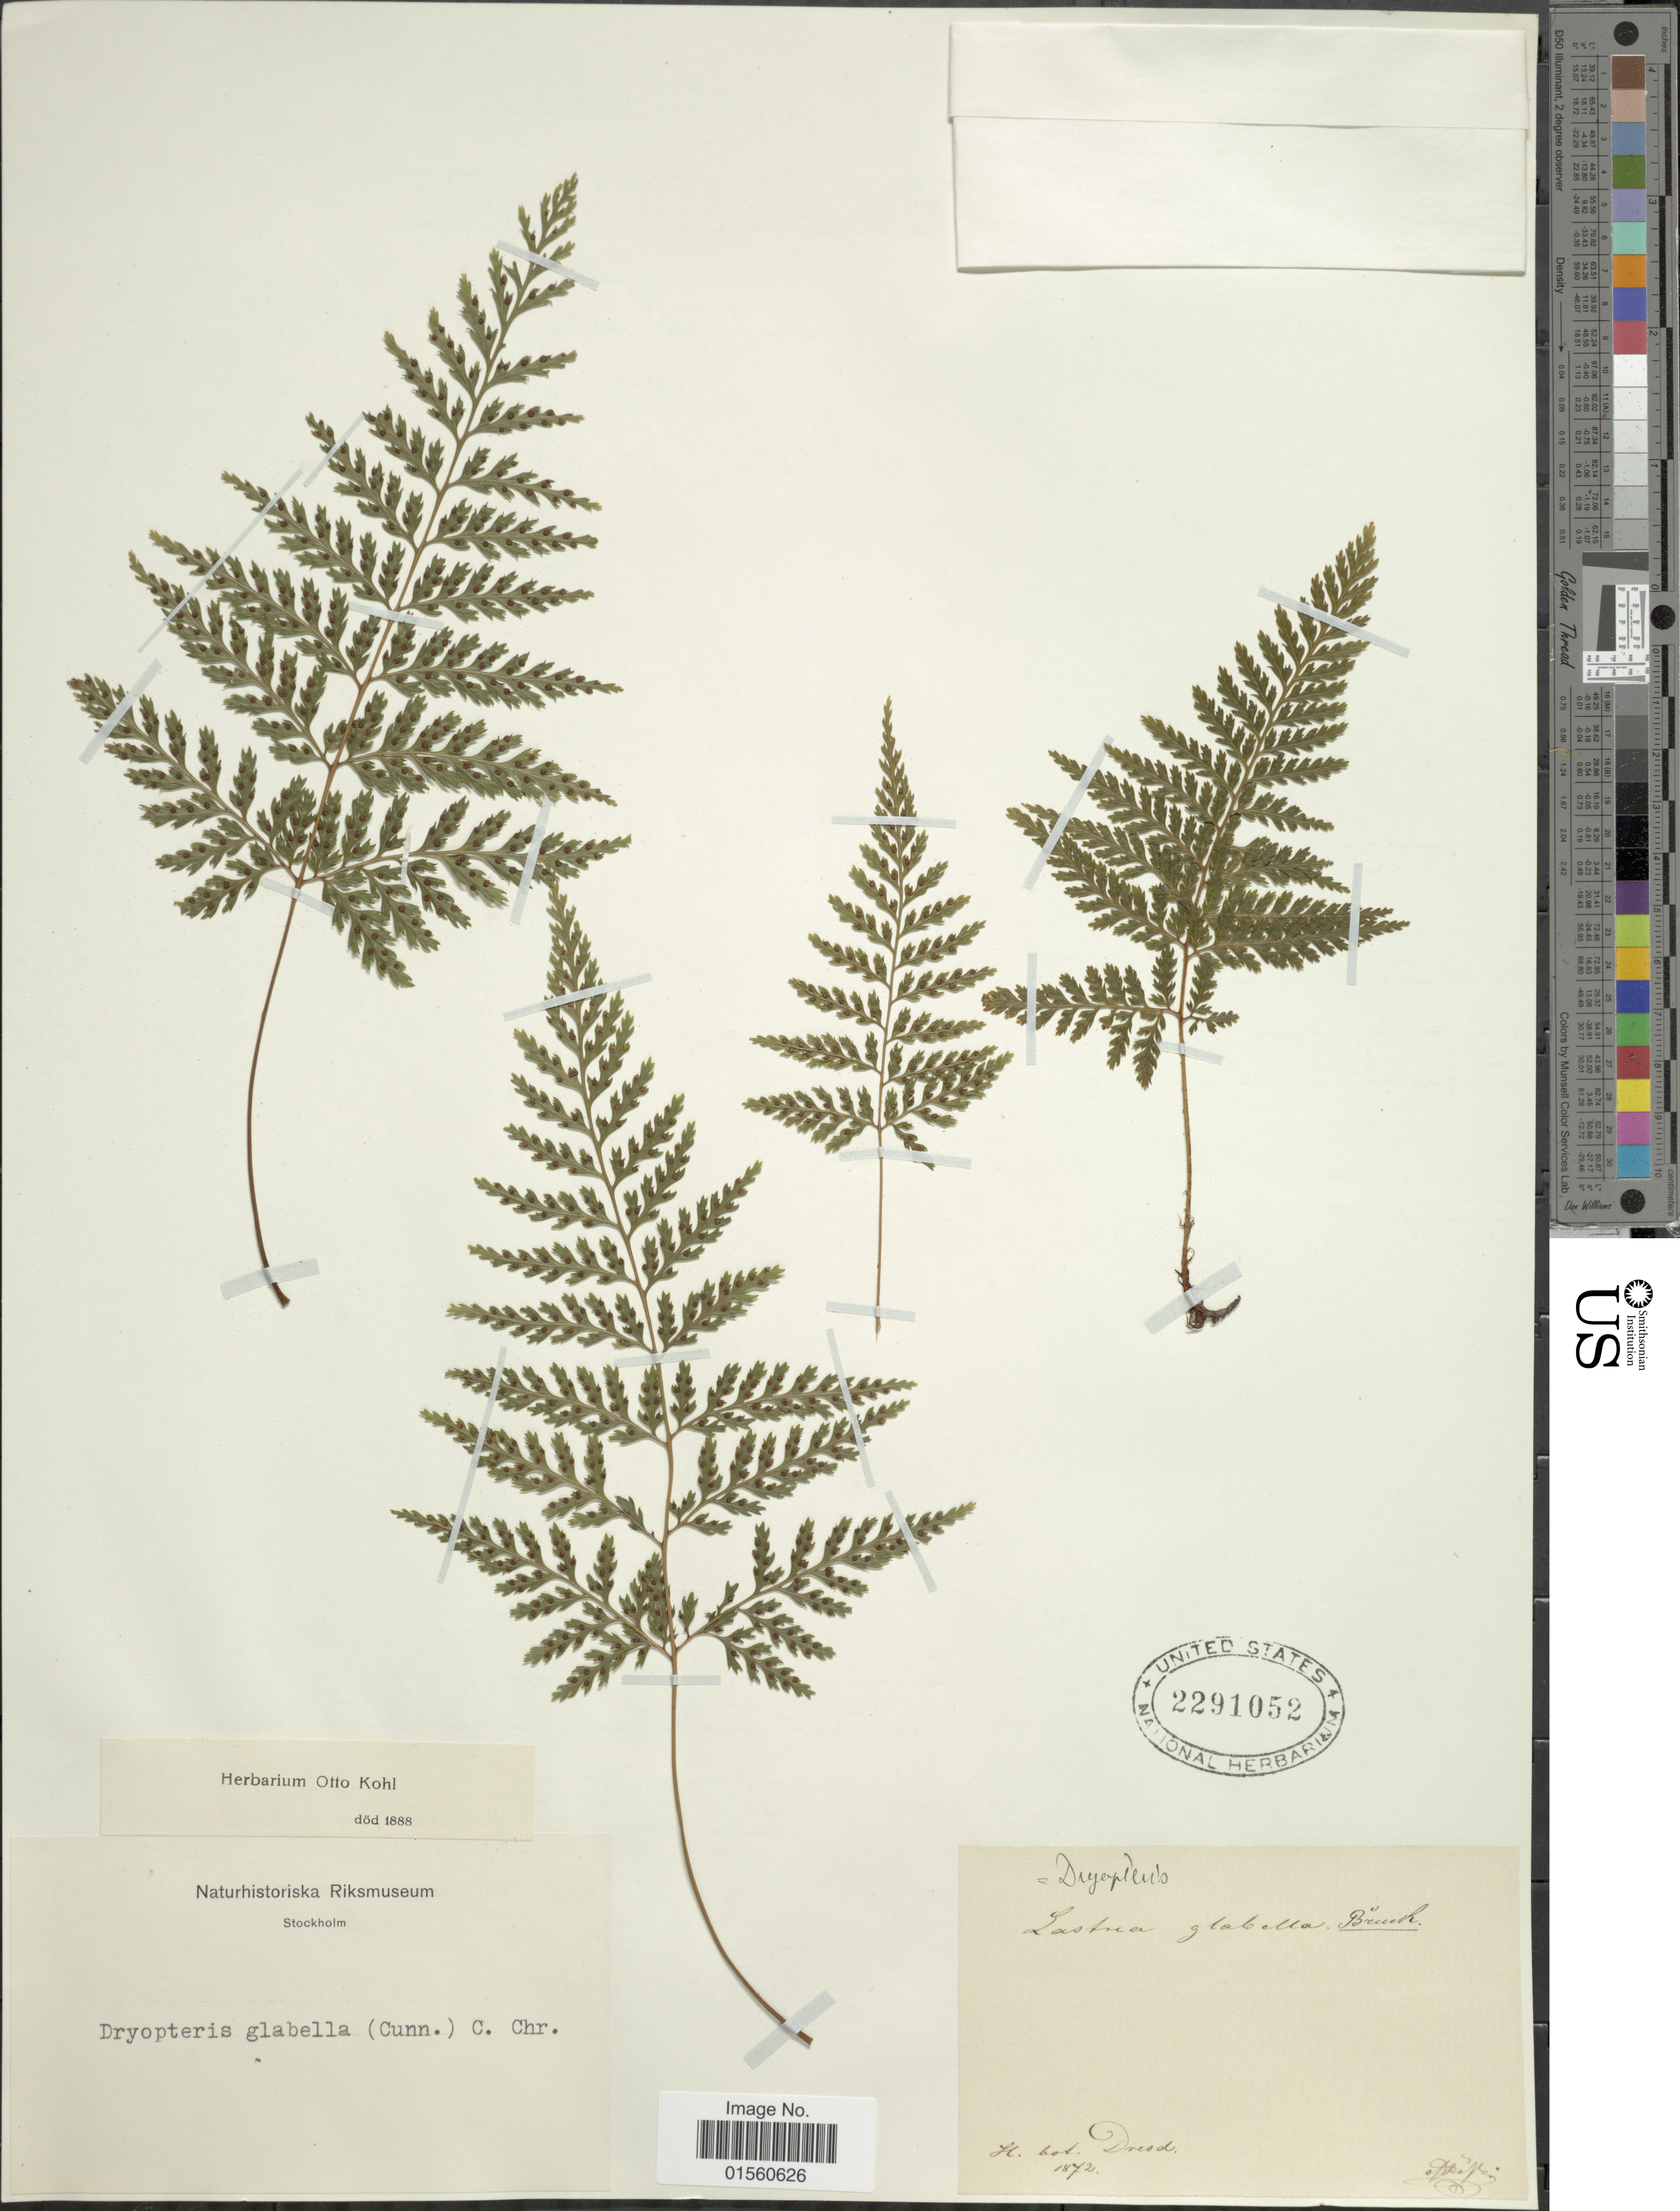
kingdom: Plantae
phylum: Tracheophyta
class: Polypodiopsida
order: Polypodiales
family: Dryopteridaceae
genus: Parapolystichum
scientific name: Parapolystichum glabellum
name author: (A. Cunn.) Labiak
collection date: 1872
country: Germany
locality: H. bot. Dresde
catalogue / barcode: US 2291052